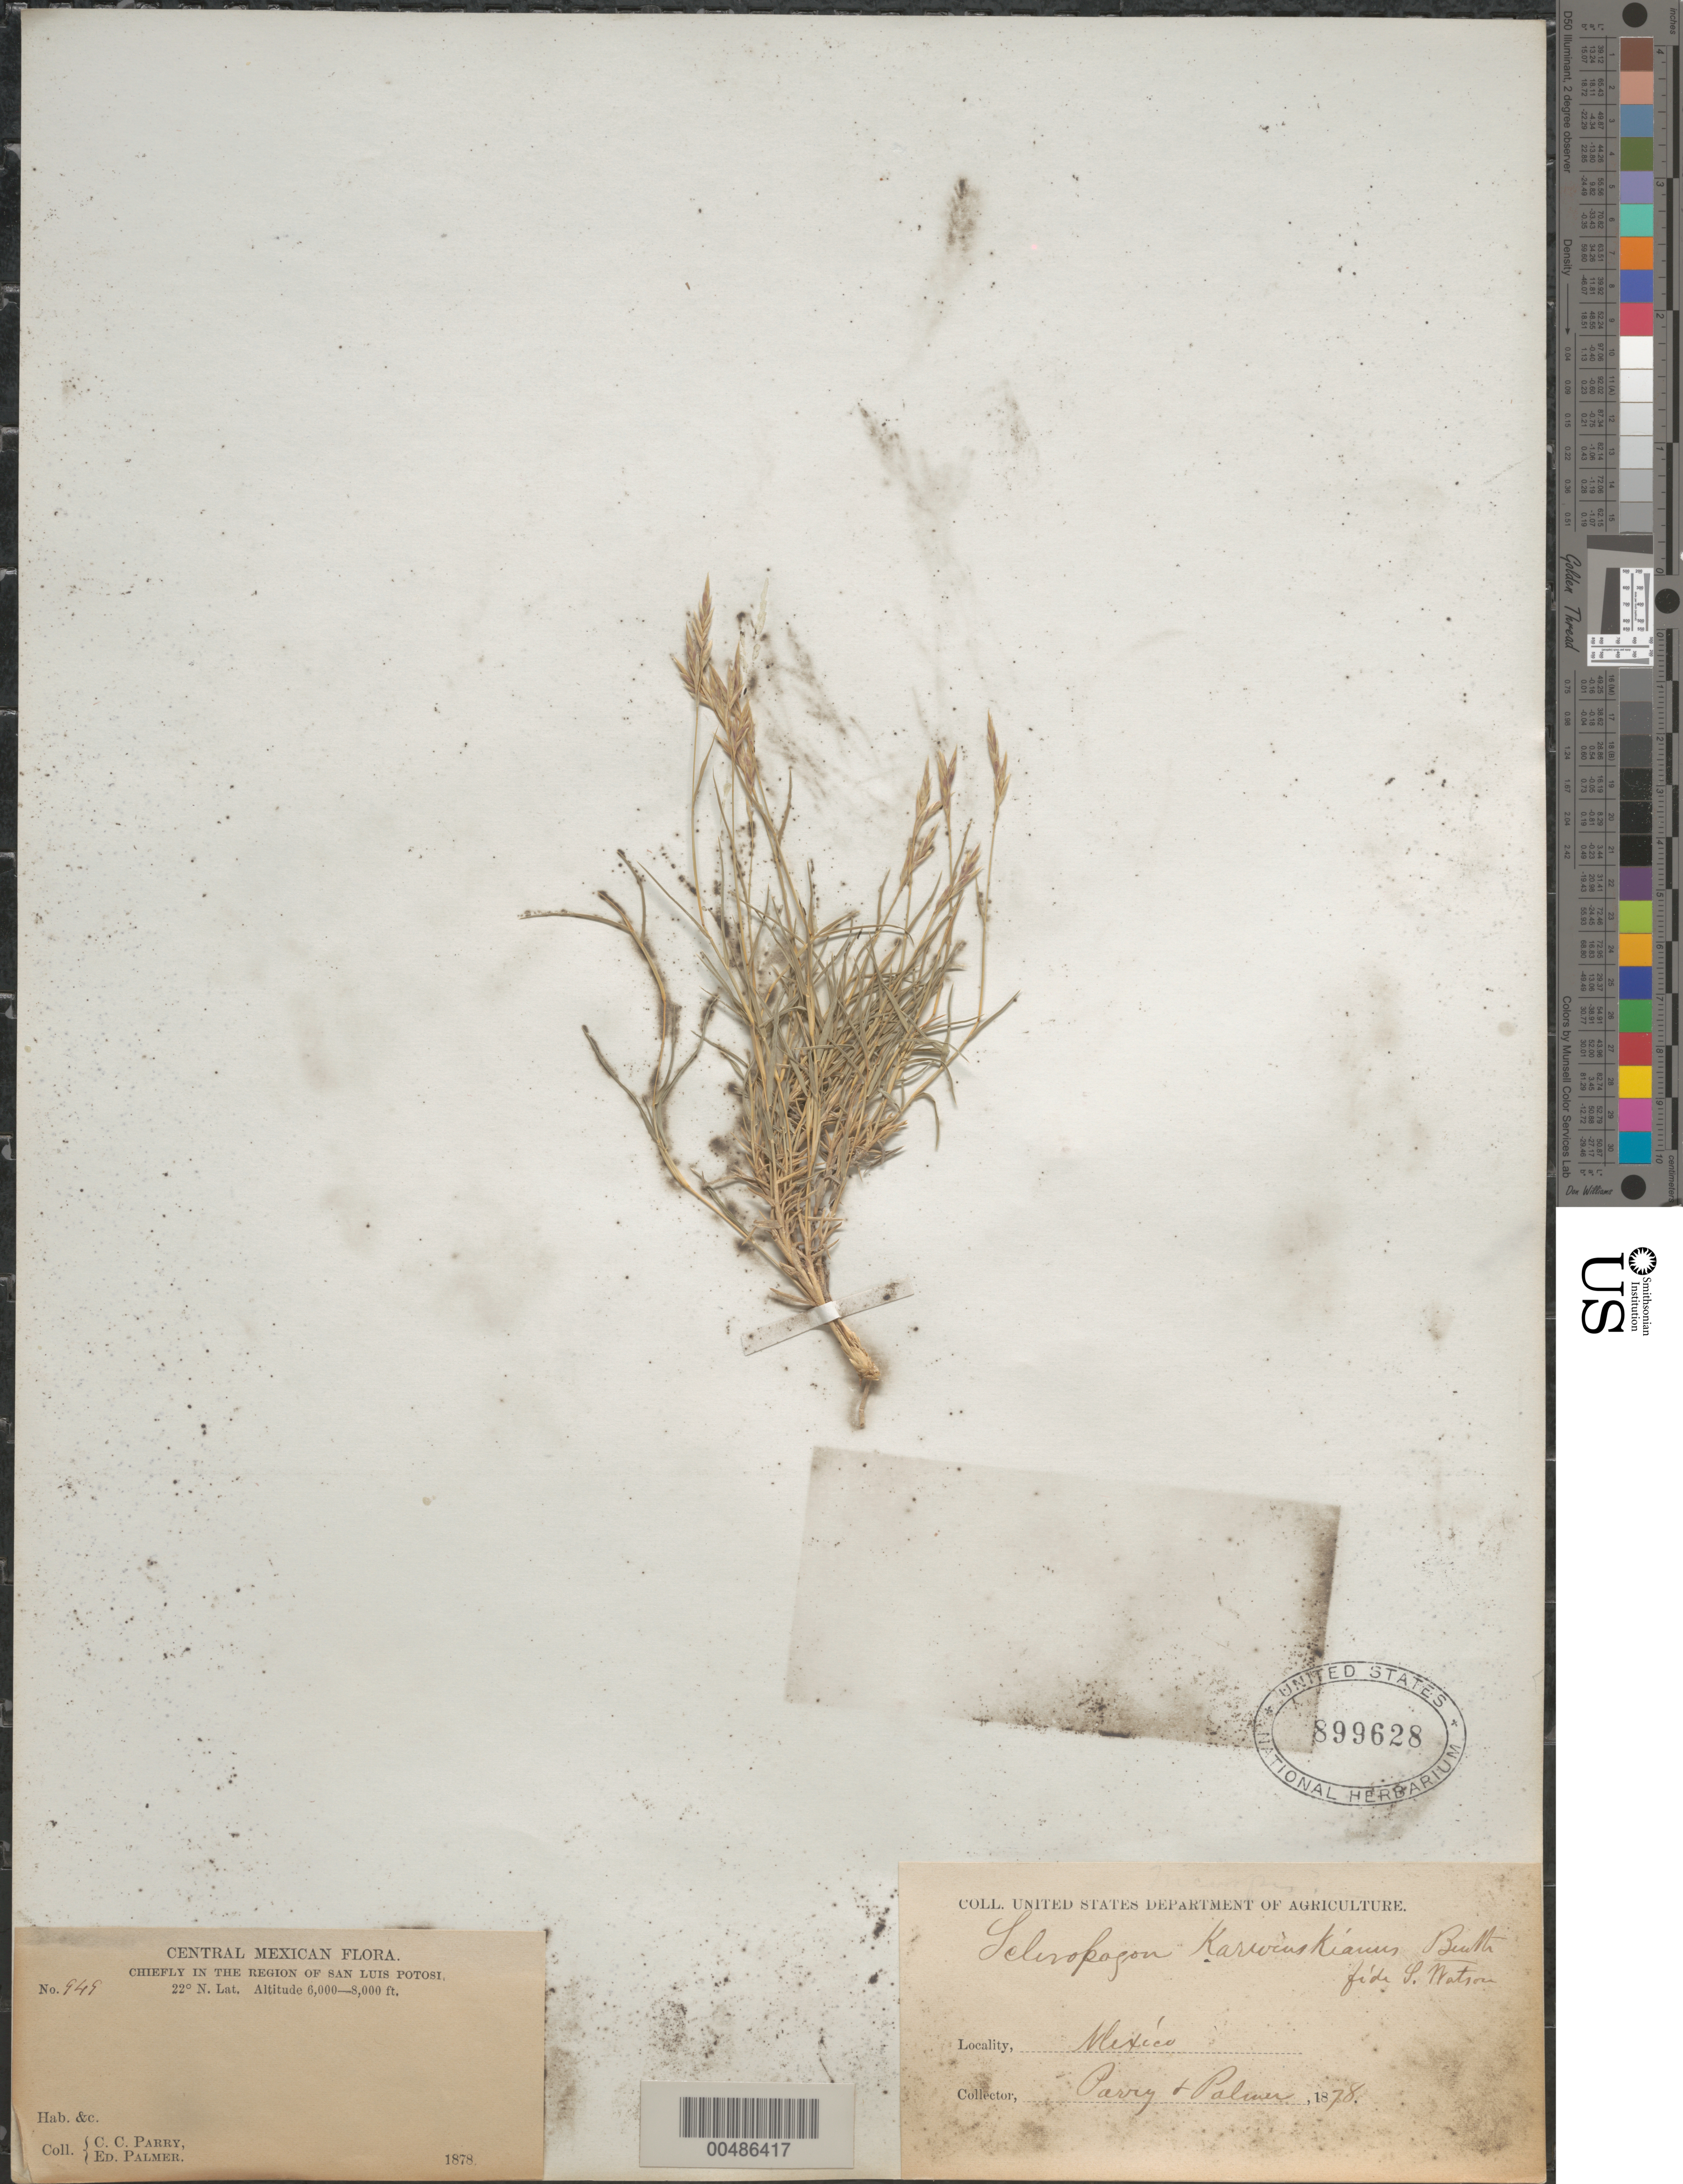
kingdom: Plantae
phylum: Tracheophyta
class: Liliopsida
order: Poales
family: Poaceae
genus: Scleropogon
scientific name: Scleropogon brevifolius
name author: Phil.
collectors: E. Palmer & C. C. Parry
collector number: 949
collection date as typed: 1878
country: Mexico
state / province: San Luis Potosi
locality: Region of San Luis Potosi (lat/long recorded as: lat=22:0:0:N long=:::W)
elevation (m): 1829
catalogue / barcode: US 899628